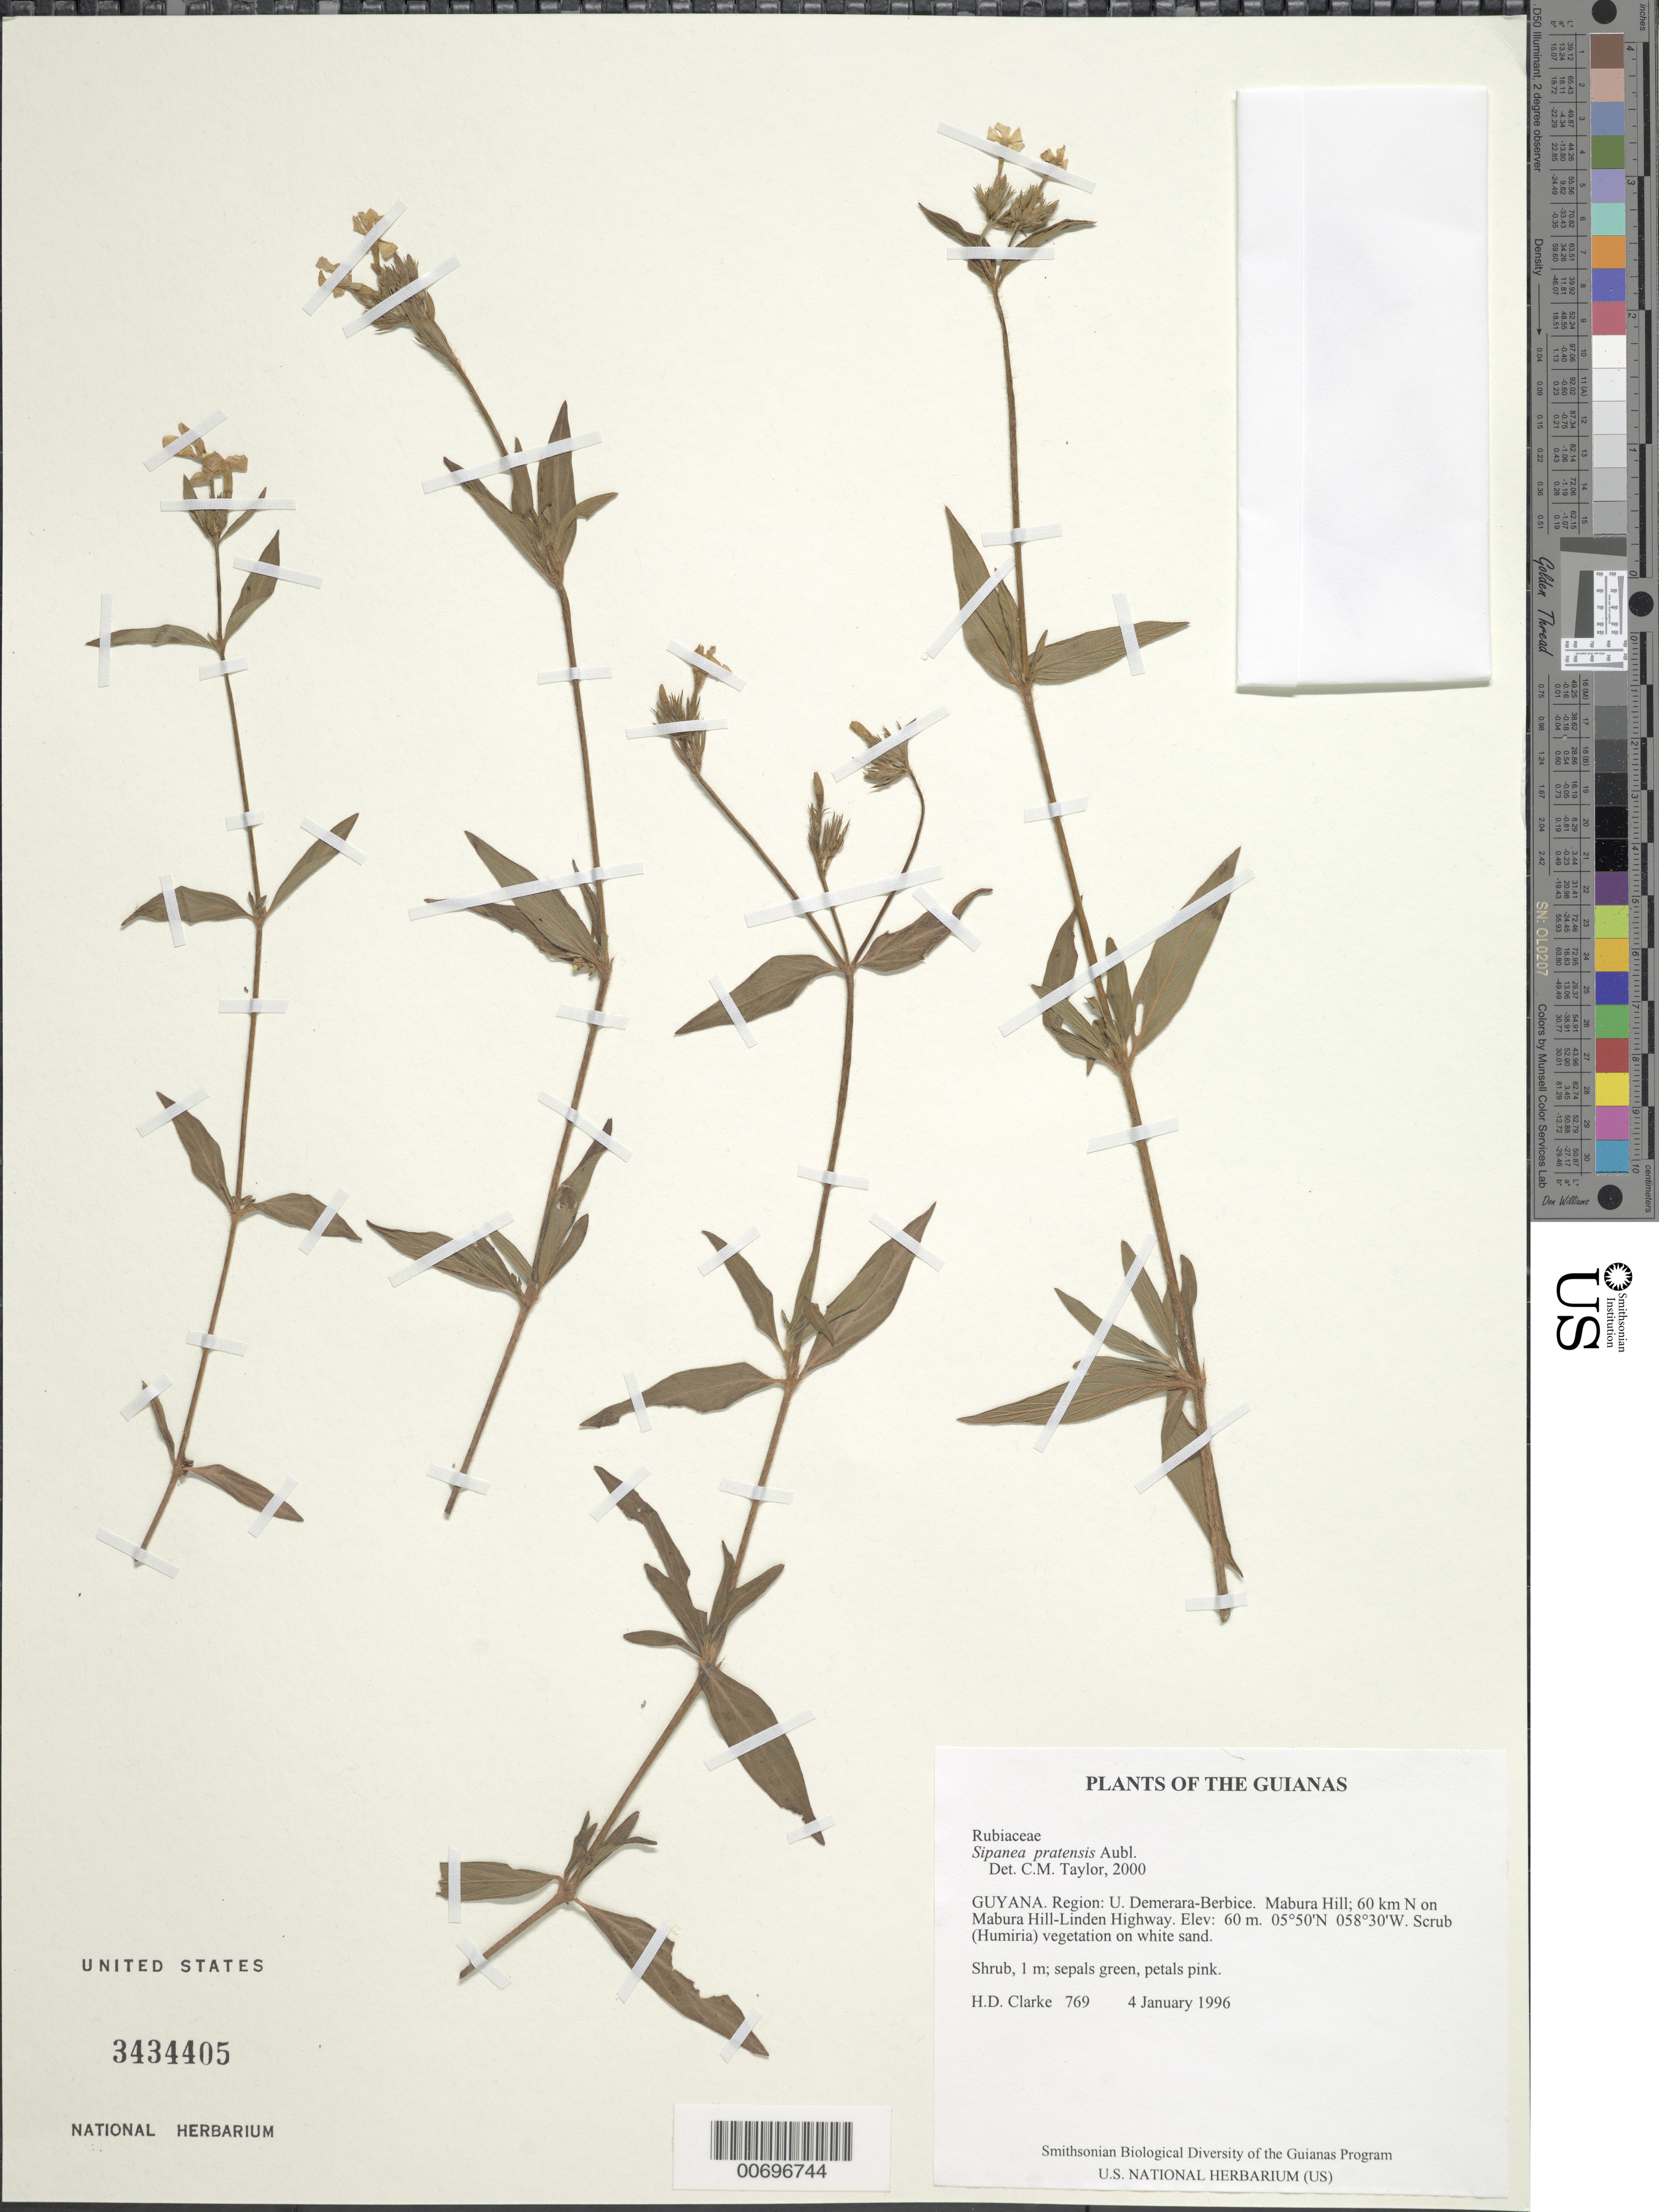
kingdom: Plantae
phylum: Tracheophyta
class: Magnoliopsida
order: Gentianales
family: Rubiaceae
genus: Sipanea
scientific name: Sipanea pratensis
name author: Aubl.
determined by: Taylor, Charlotte M.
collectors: H. D. Clarke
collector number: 769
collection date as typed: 4 January 1996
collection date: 1996-01-04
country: Guyana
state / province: U. Demerara-Berbice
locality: Mabura Hill; 60 km N on Mabura Hill-Linden Highway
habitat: Scrub (Humiria) vegetation on white sand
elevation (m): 60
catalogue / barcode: US 3434405